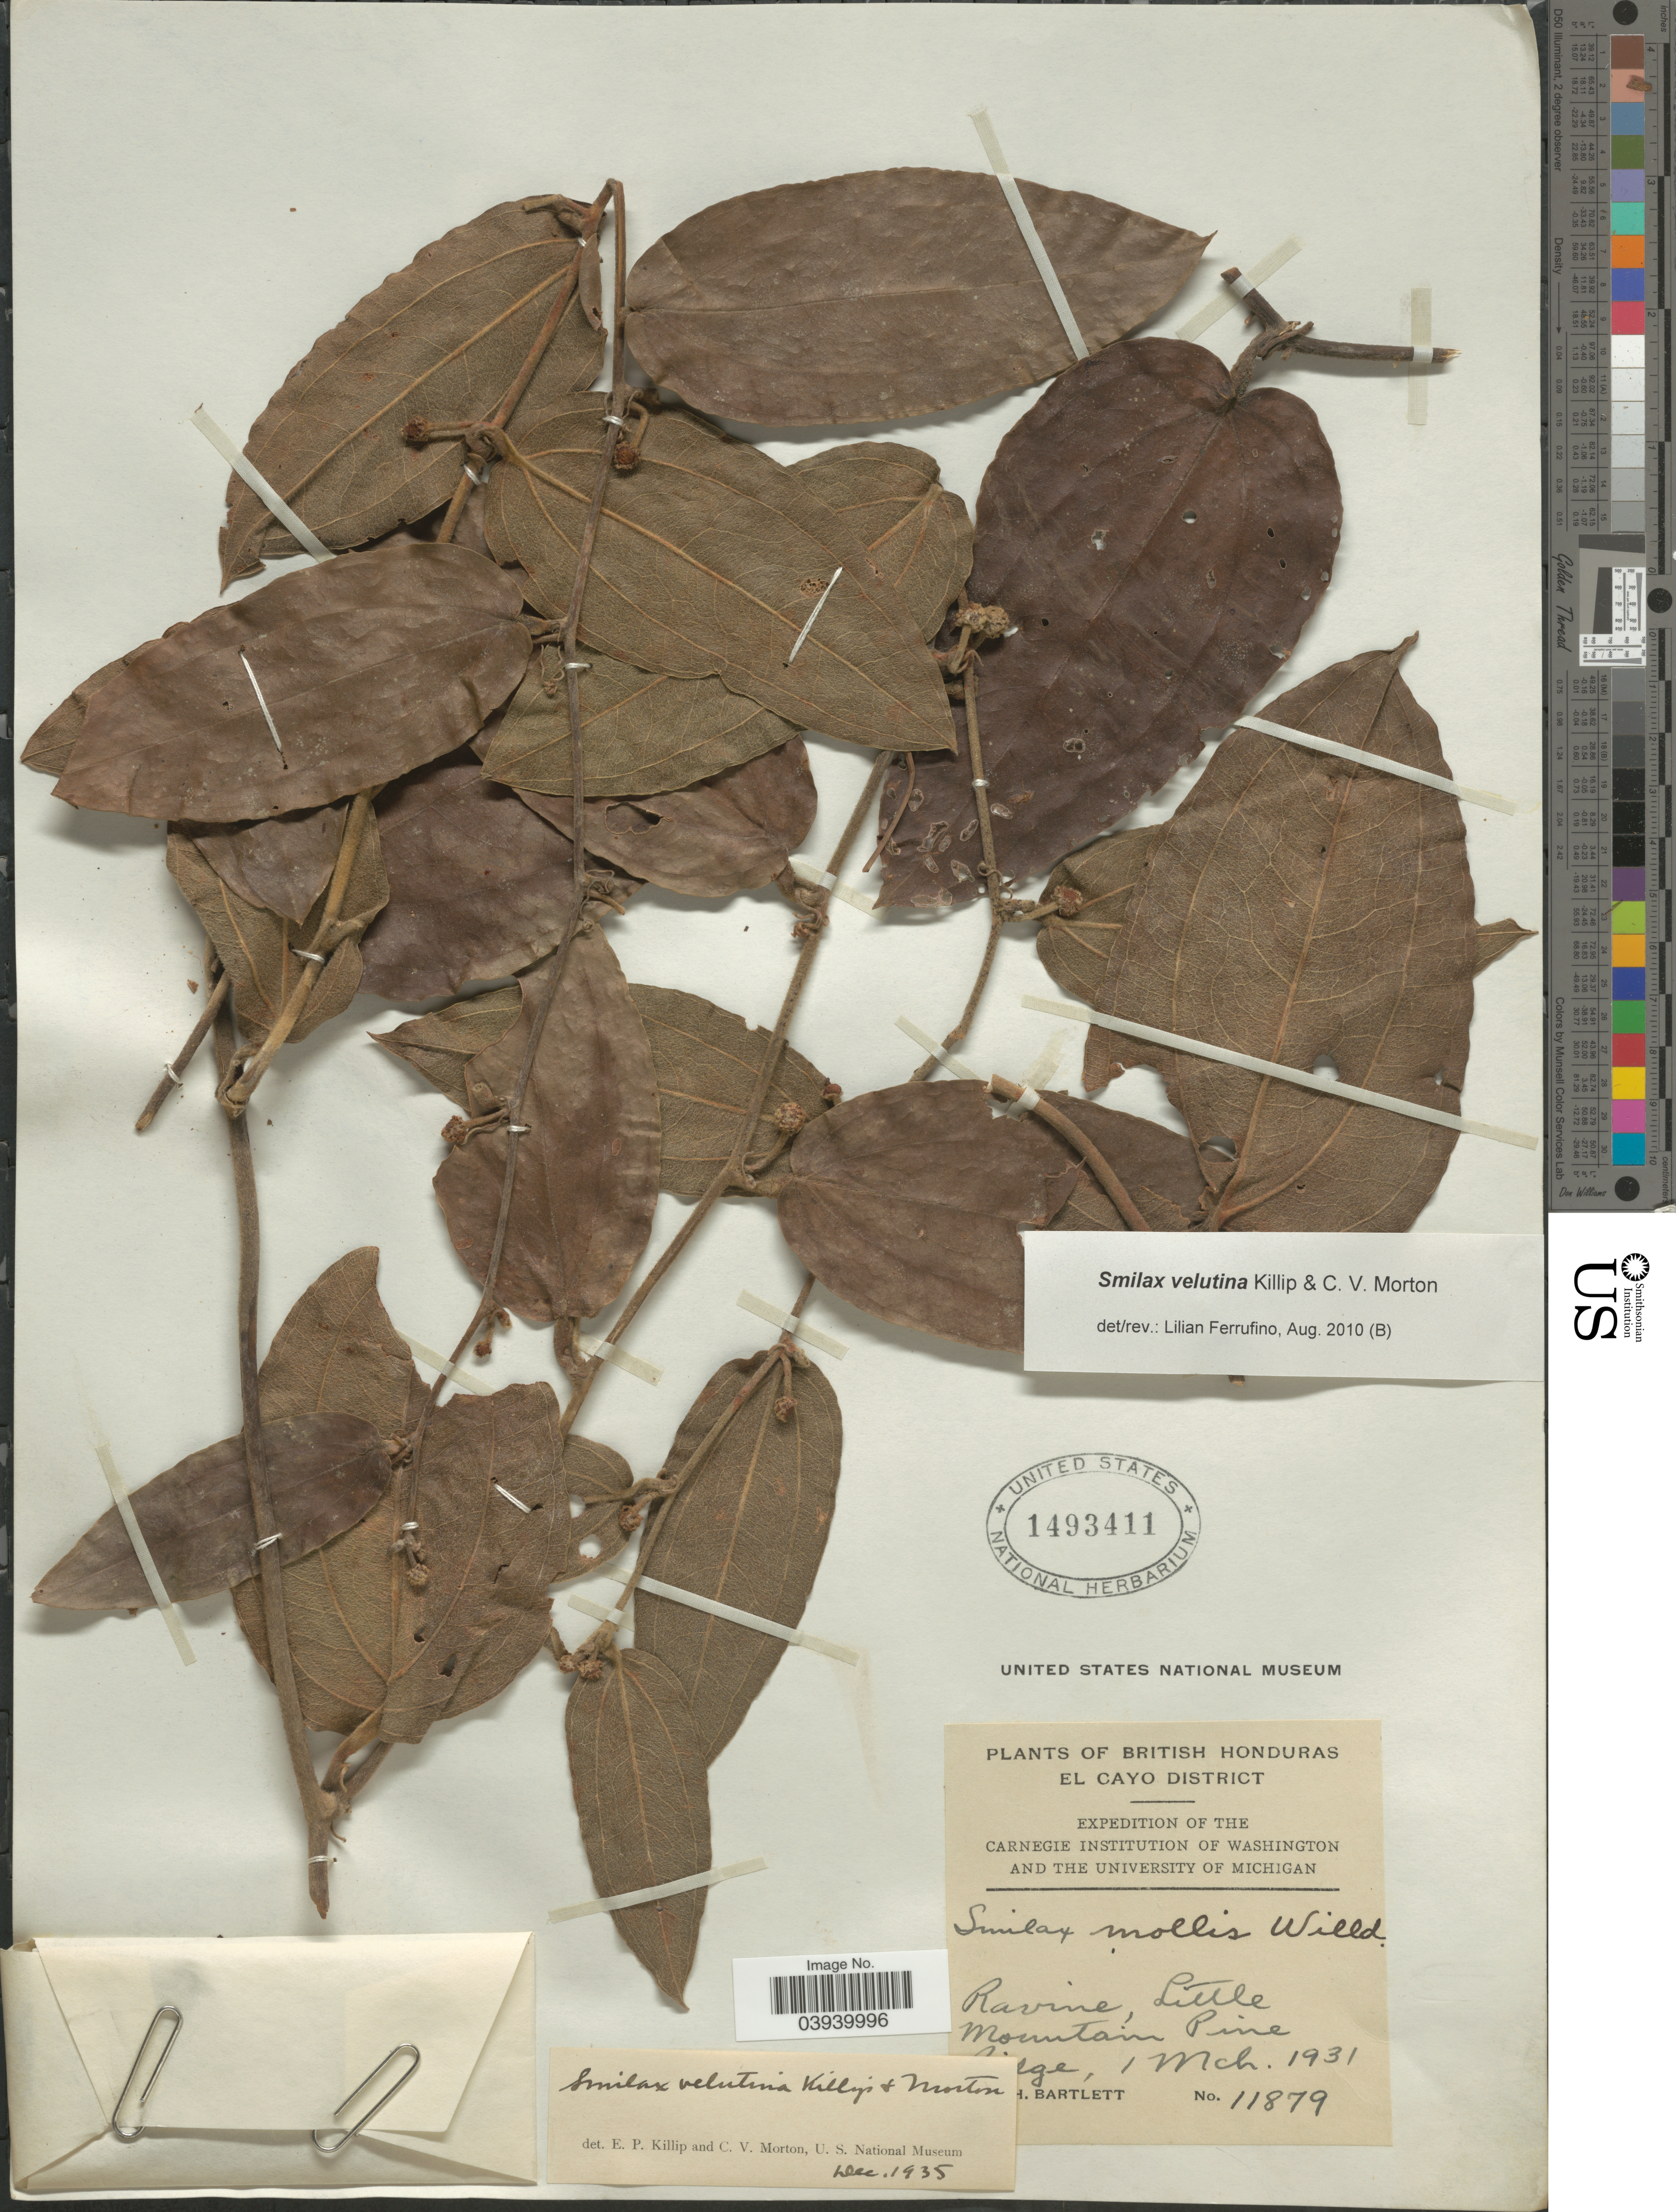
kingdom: Plantae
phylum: Tracheophyta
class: Liliopsida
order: Liliales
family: Smilacaceae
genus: Smilax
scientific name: Smilax velutina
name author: Killip & C.V. Morton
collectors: H. H. Bartlett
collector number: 11879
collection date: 1931-03-01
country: Belize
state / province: Cayo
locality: British Honduras. El Cayo District. Ravine, Little Mountain Pine Ridge.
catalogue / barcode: US 1493411